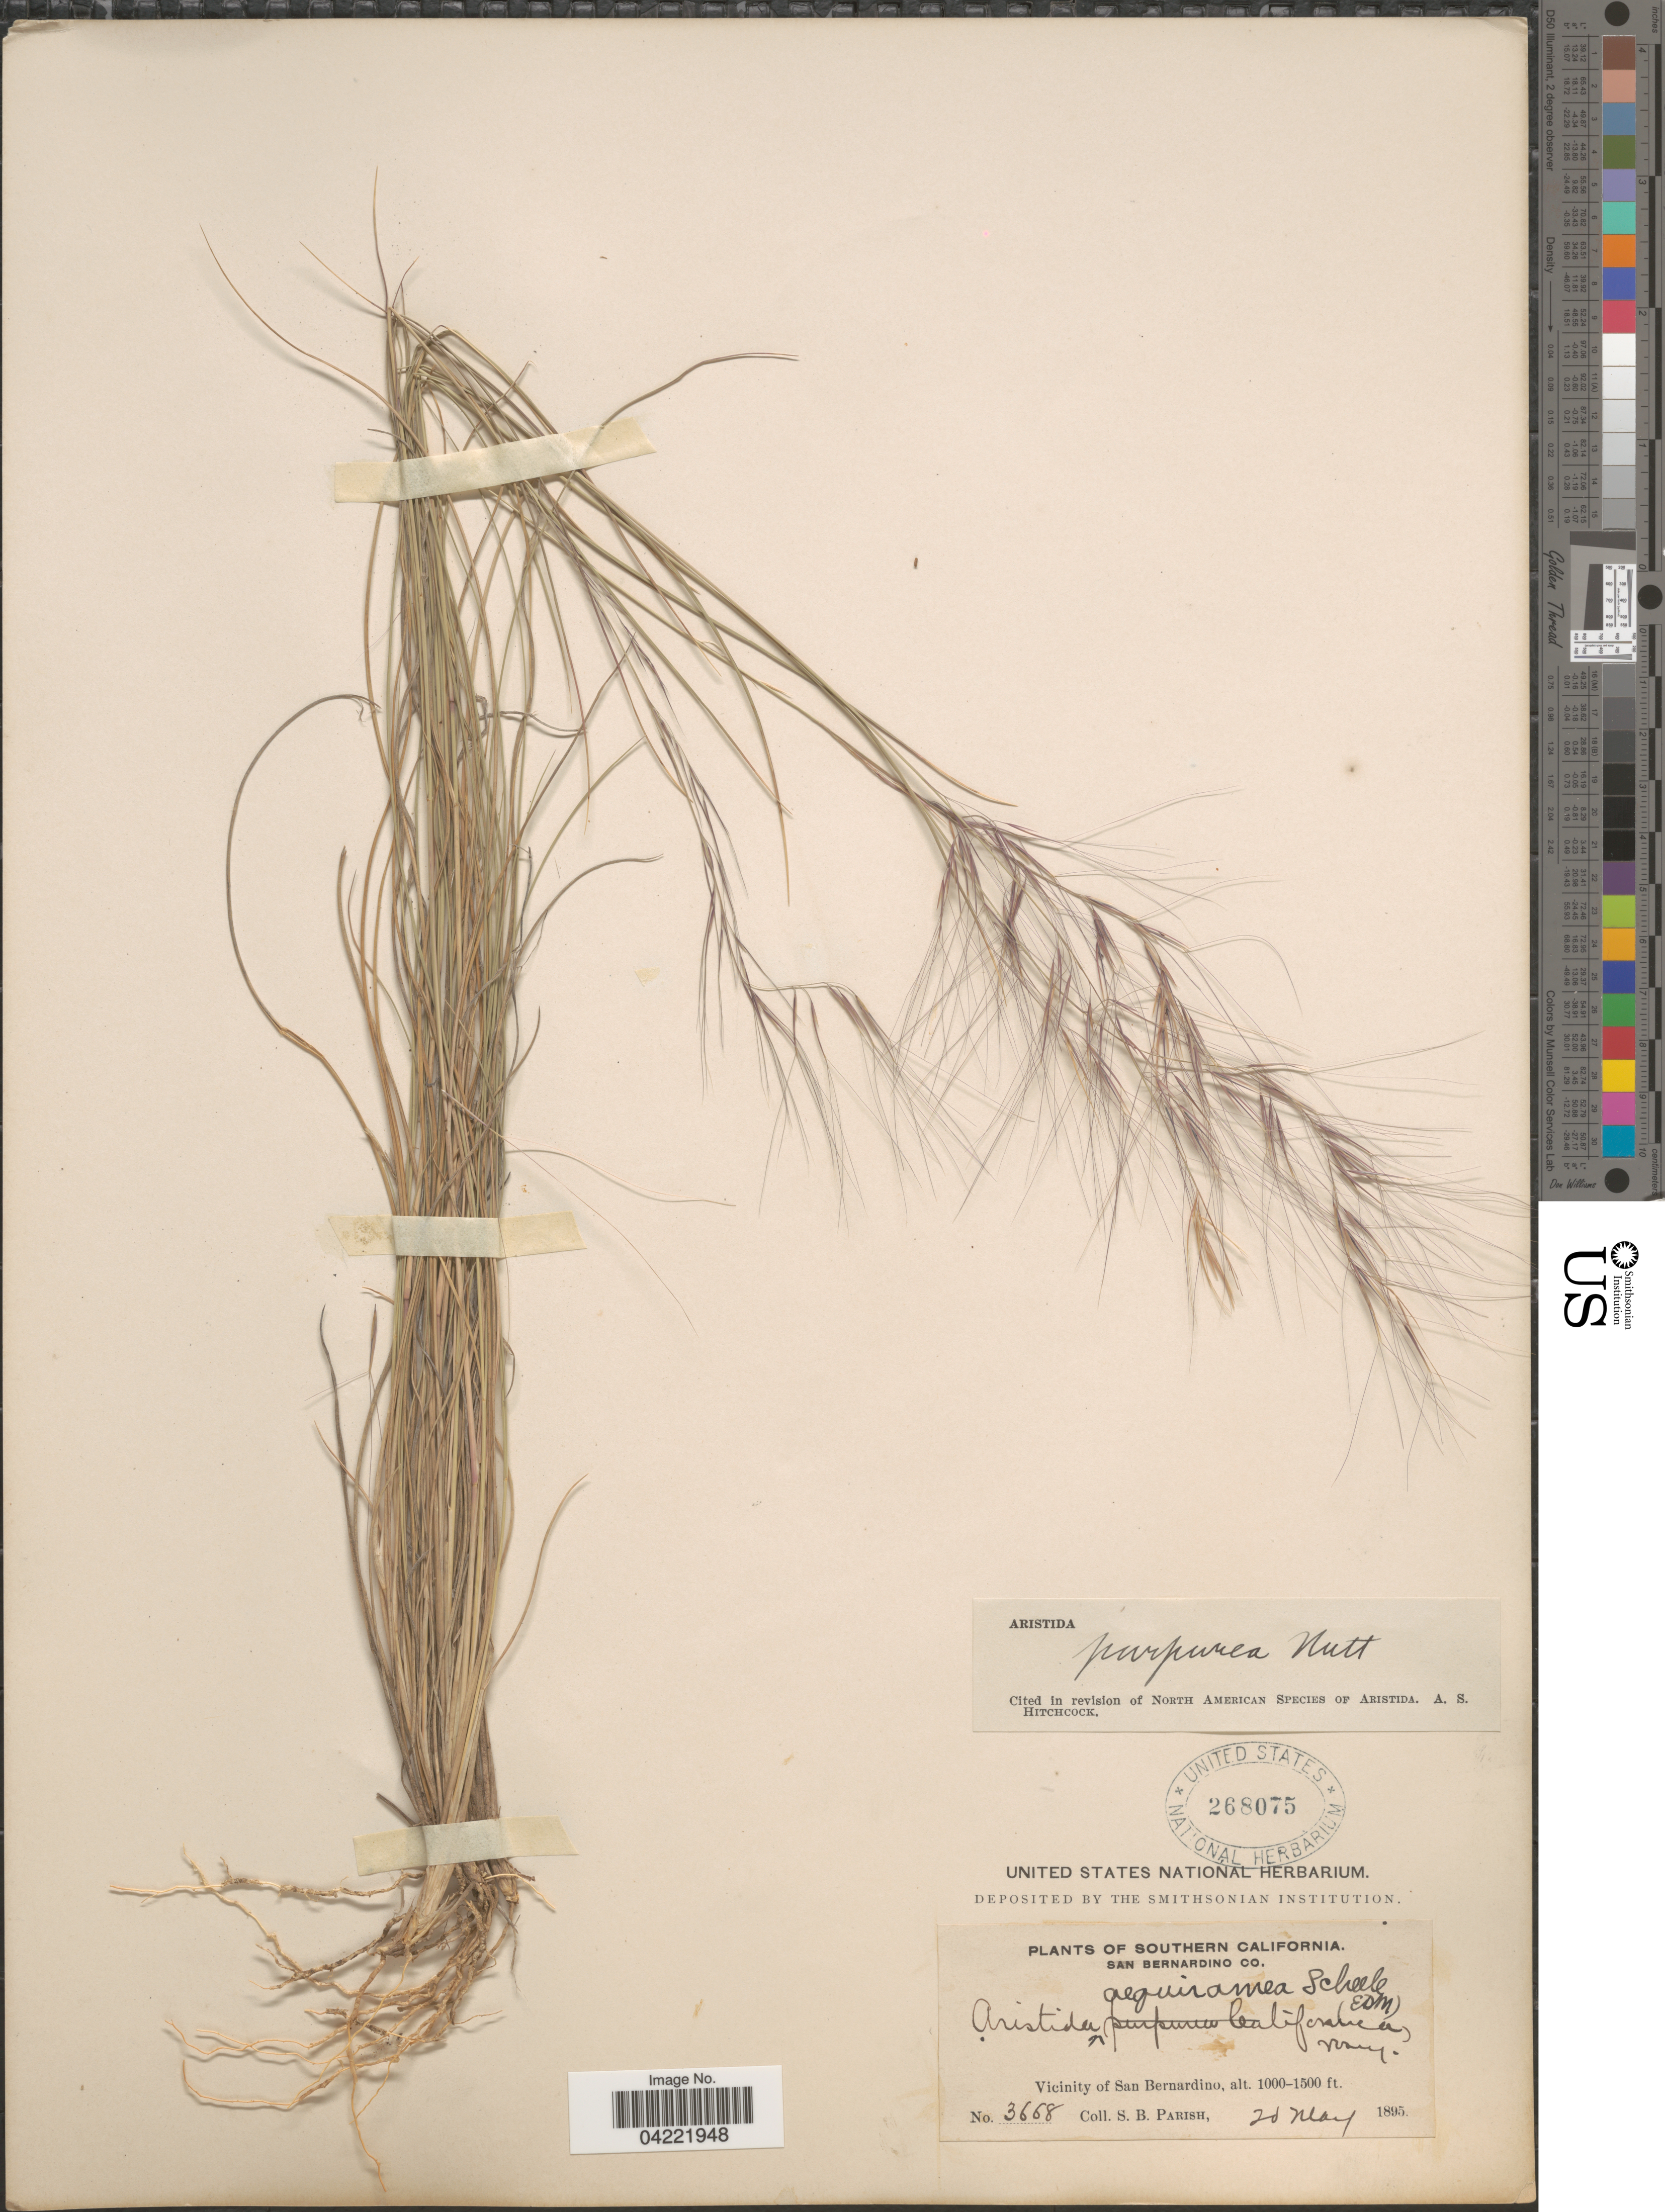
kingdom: Plantae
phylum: Tracheophyta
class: Liliopsida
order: Poales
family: Poaceae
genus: Aristida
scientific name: Aristida purpurea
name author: Nutt.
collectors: S. B. Parish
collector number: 3668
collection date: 1895-05-20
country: United States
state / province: California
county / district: San Bernardino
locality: Southern California. San Bernardino Co. Vicinity of San Bernardino.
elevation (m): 305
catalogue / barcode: US 268075